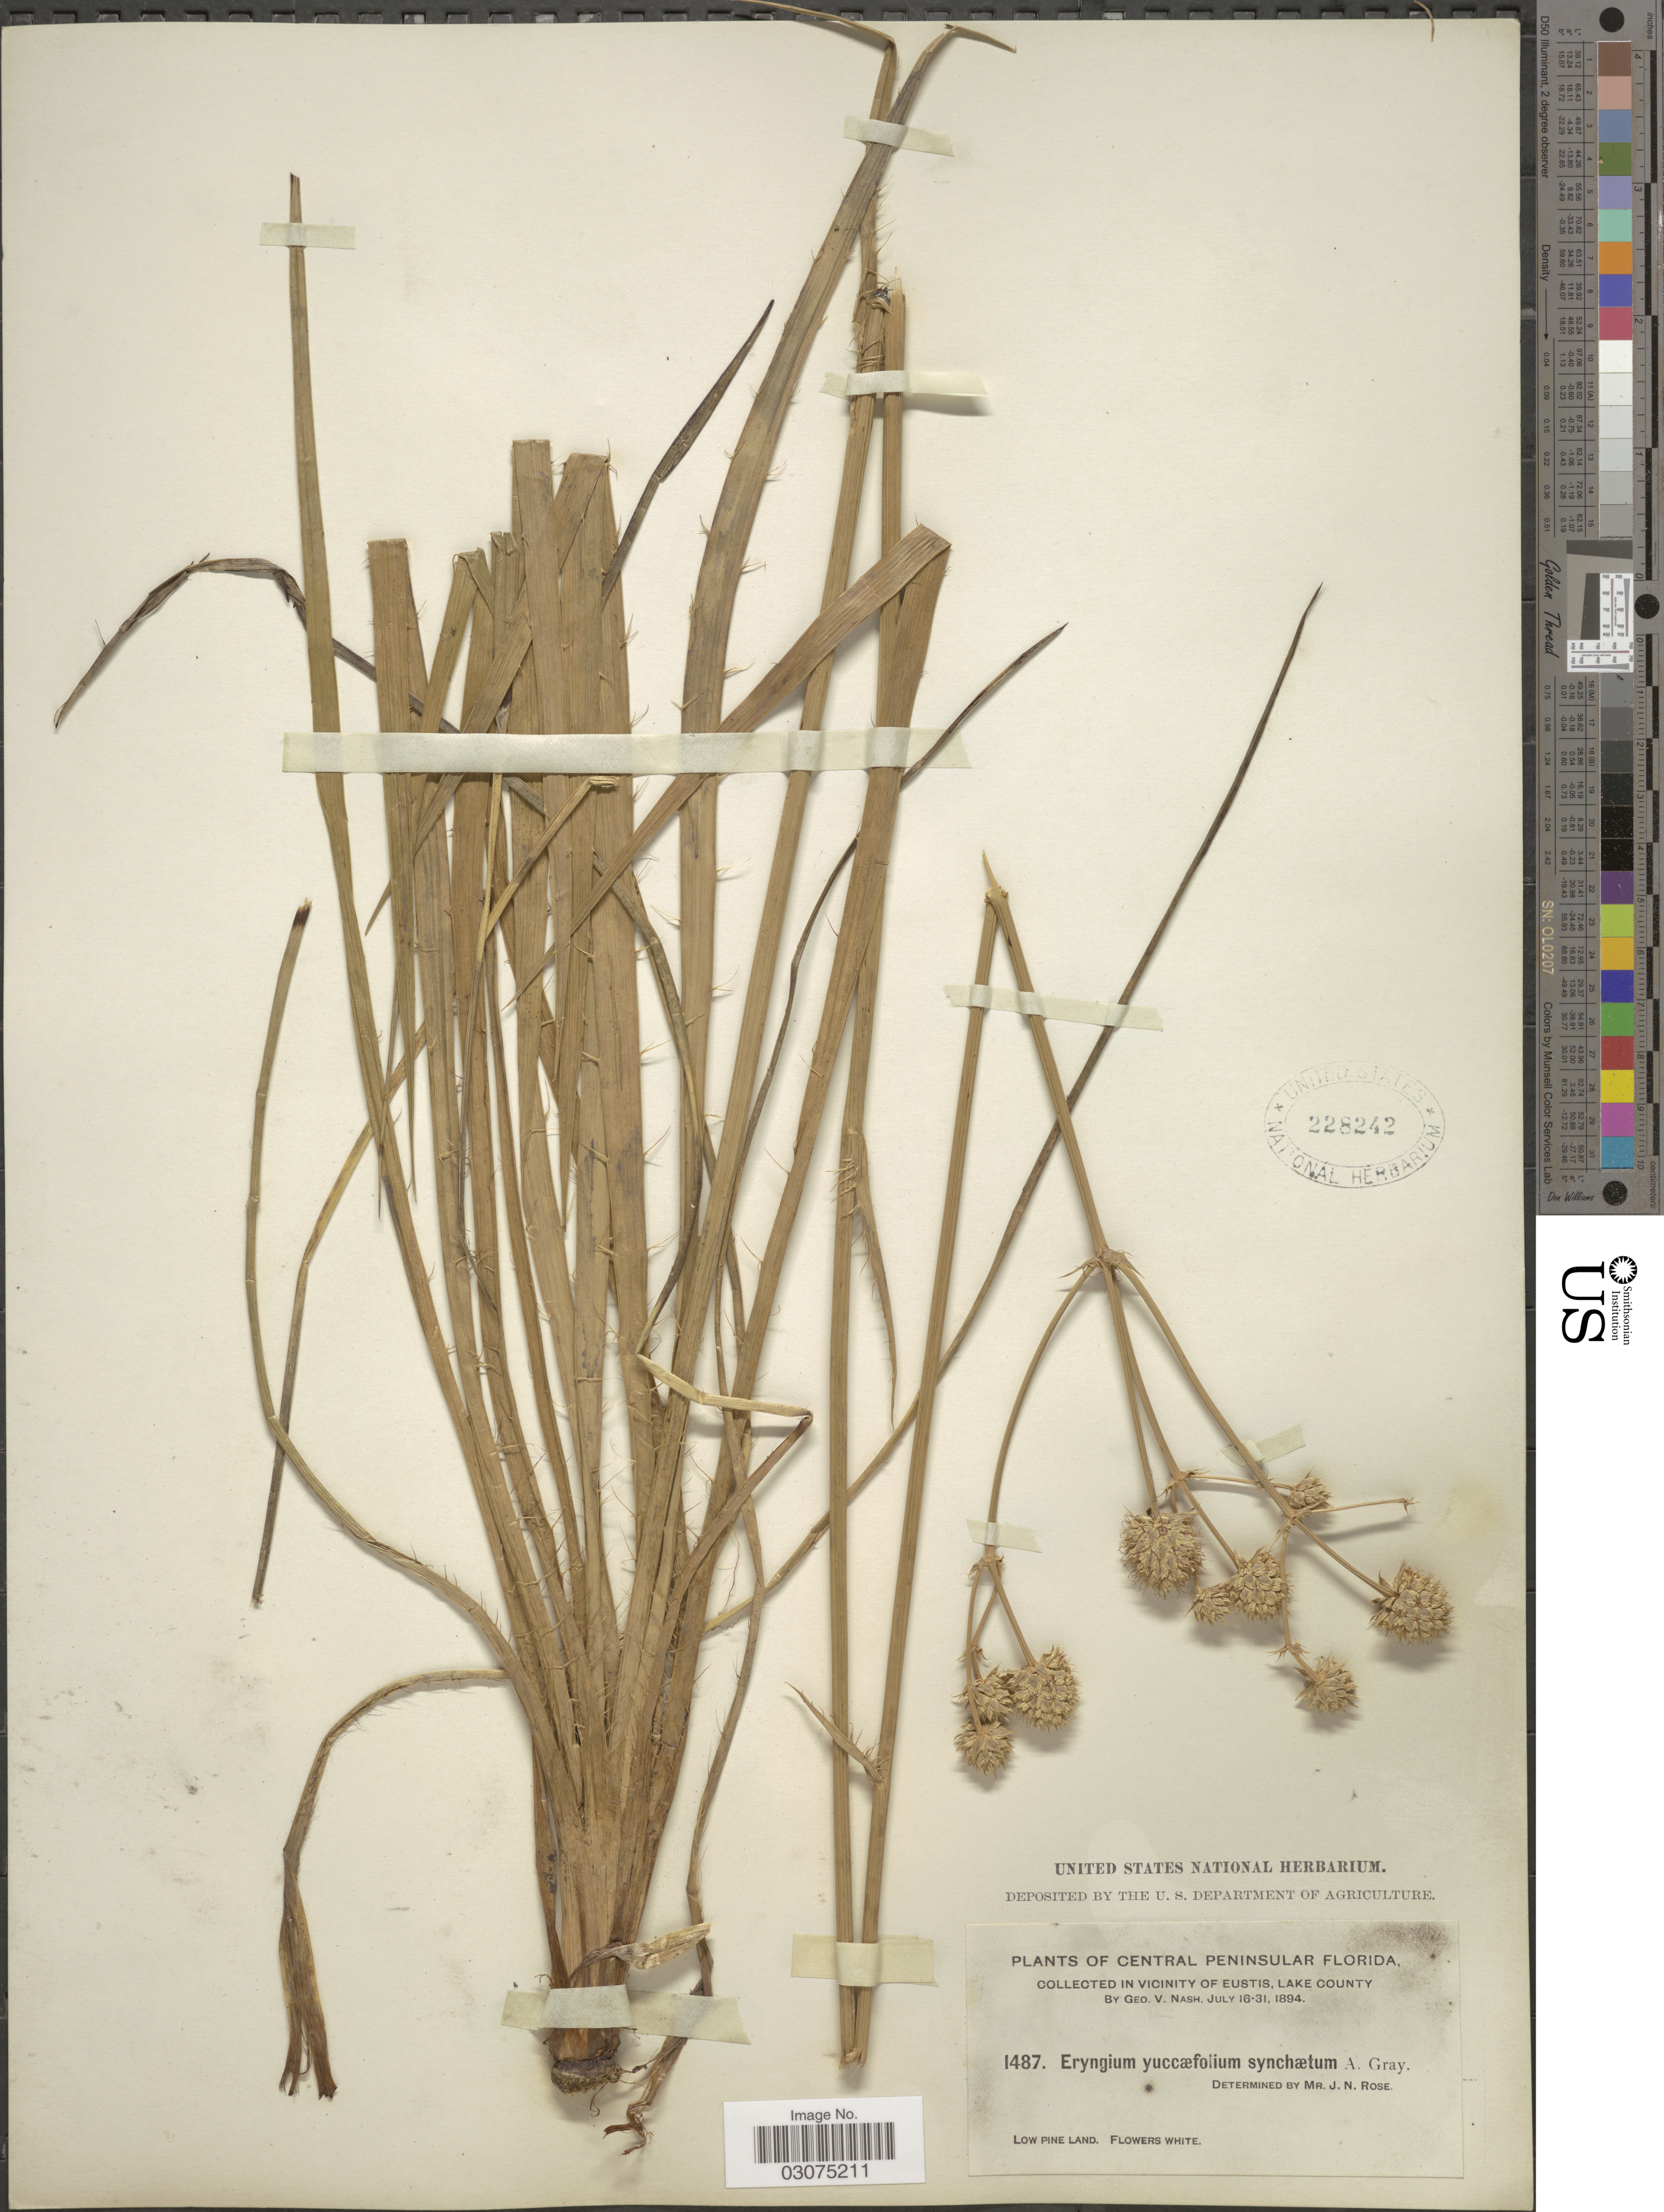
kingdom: Plantae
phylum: Tracheophyta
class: Magnoliopsida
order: Apiales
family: Apiaceae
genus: Eryngium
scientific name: Eryngium yuccifolium var. synchaetum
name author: A. Gray ex J.M. Coult. & Rose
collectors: G. V. Nash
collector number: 1487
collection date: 1894-07-16/1894-07-31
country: United States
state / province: Florida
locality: Central Peninsular. Vicinity of Eustis, Lake County. Low Pine Land.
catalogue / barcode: US 228242